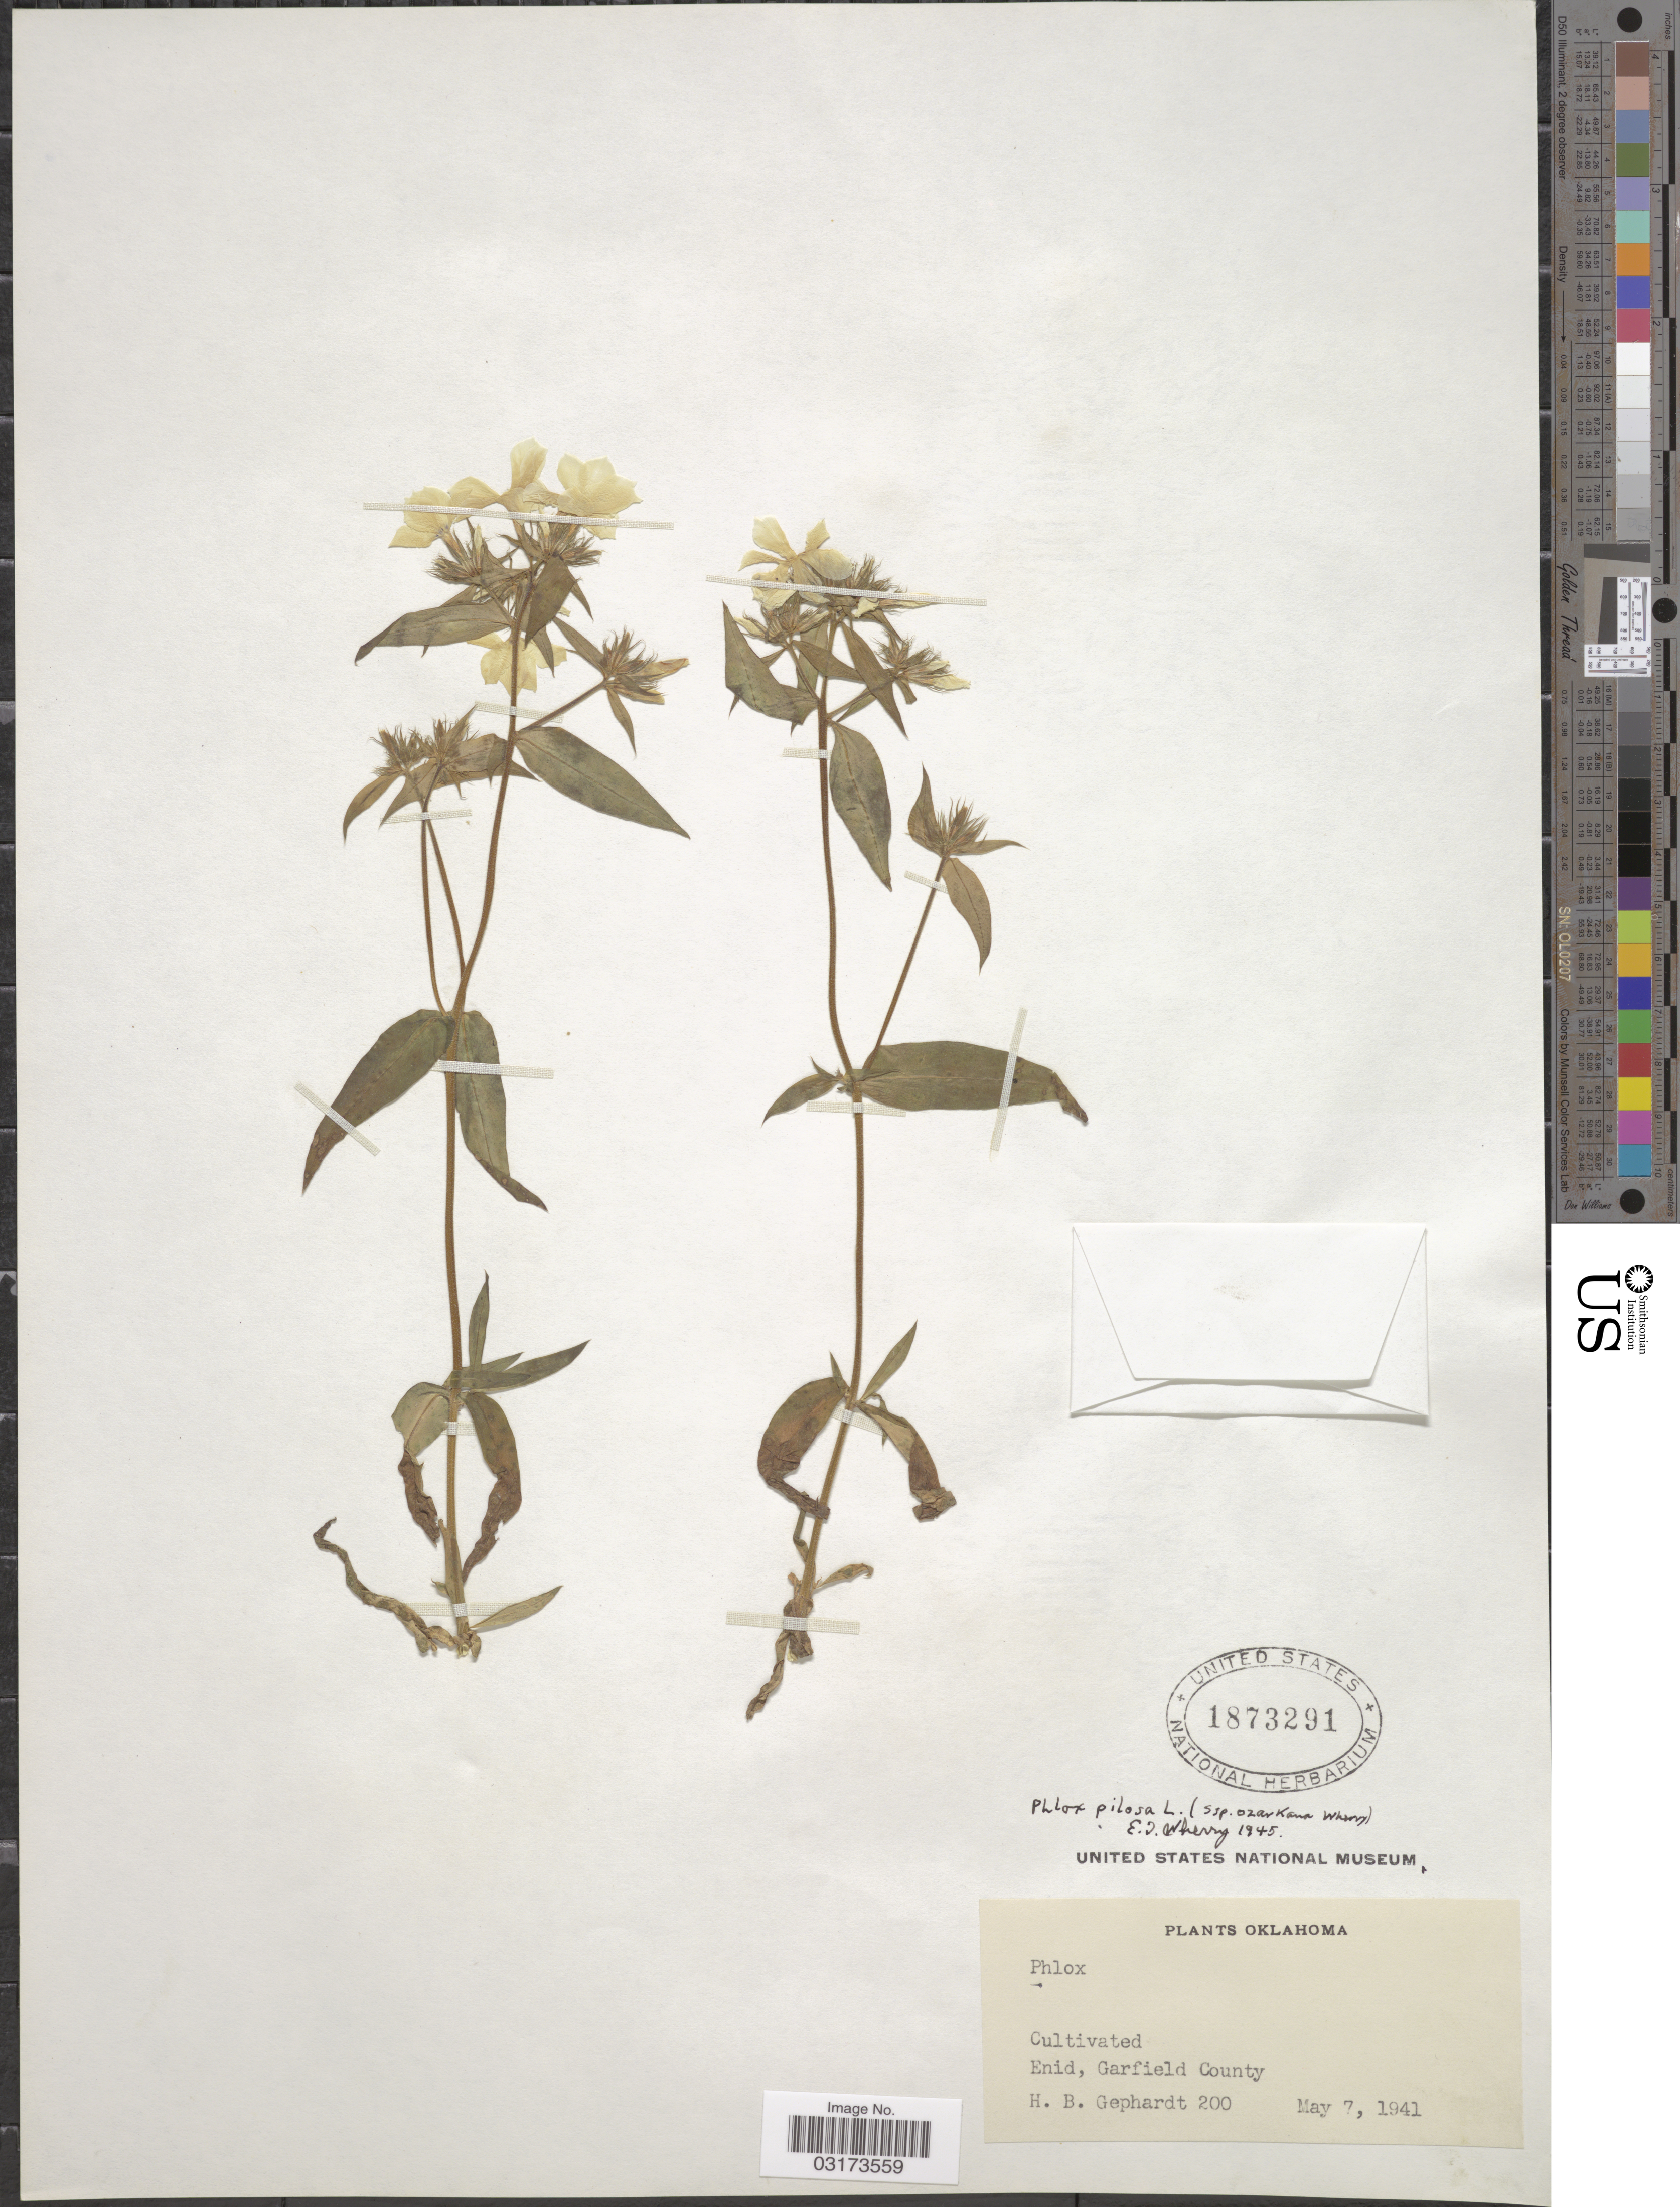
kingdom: Plantae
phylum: Tracheophyta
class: Magnoliopsida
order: Ericales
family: Polemoniaceae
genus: Phlox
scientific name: Phlox pilosa subsp. ozarkana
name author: (Wherry) Wherry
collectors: H. Gephardt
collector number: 200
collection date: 1941-05-07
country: United States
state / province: Oklahoma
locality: Enid, Garfield County.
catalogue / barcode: US 1873291